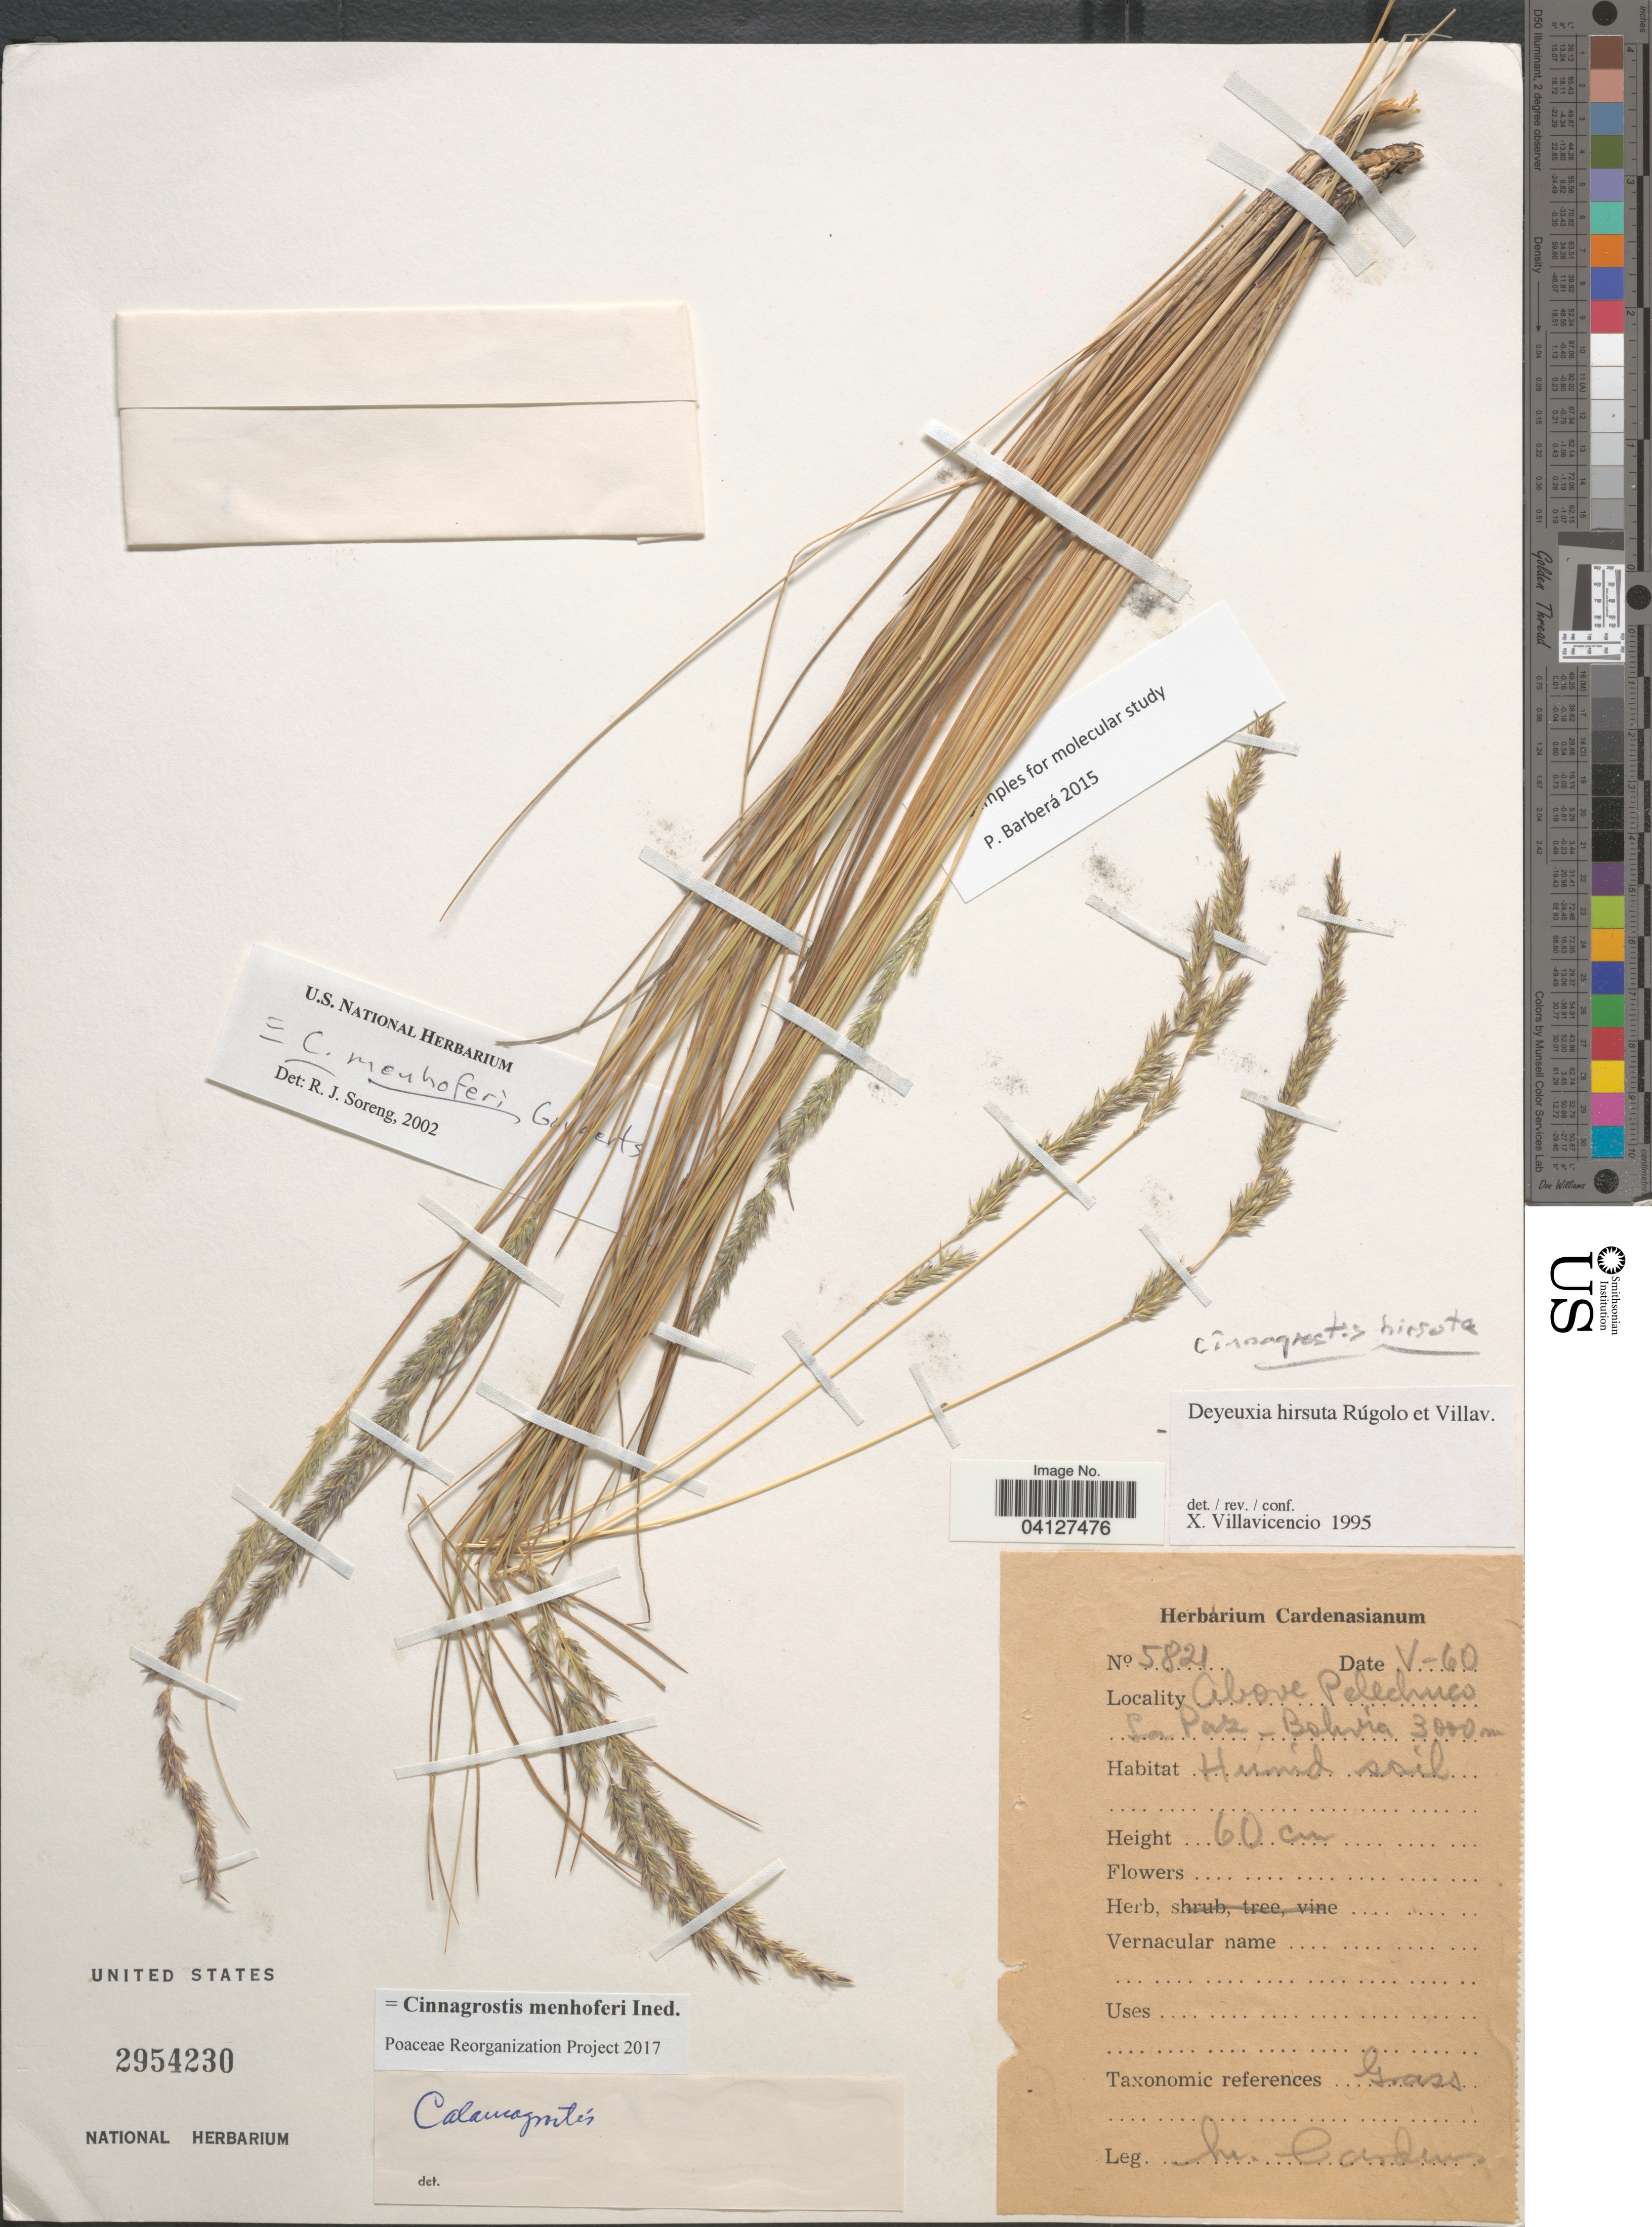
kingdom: Plantae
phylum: Tracheophyta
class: Liliopsida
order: Poales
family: Poaceae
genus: Cinnagrostis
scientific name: Cinnagrostis menhoferi ined.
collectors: M. Cárdenas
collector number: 5821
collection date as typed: Transcribed d/m/y: /5/60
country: Bolivia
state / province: La Paz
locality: Above Pelechuco.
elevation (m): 3000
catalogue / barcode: US 2954230